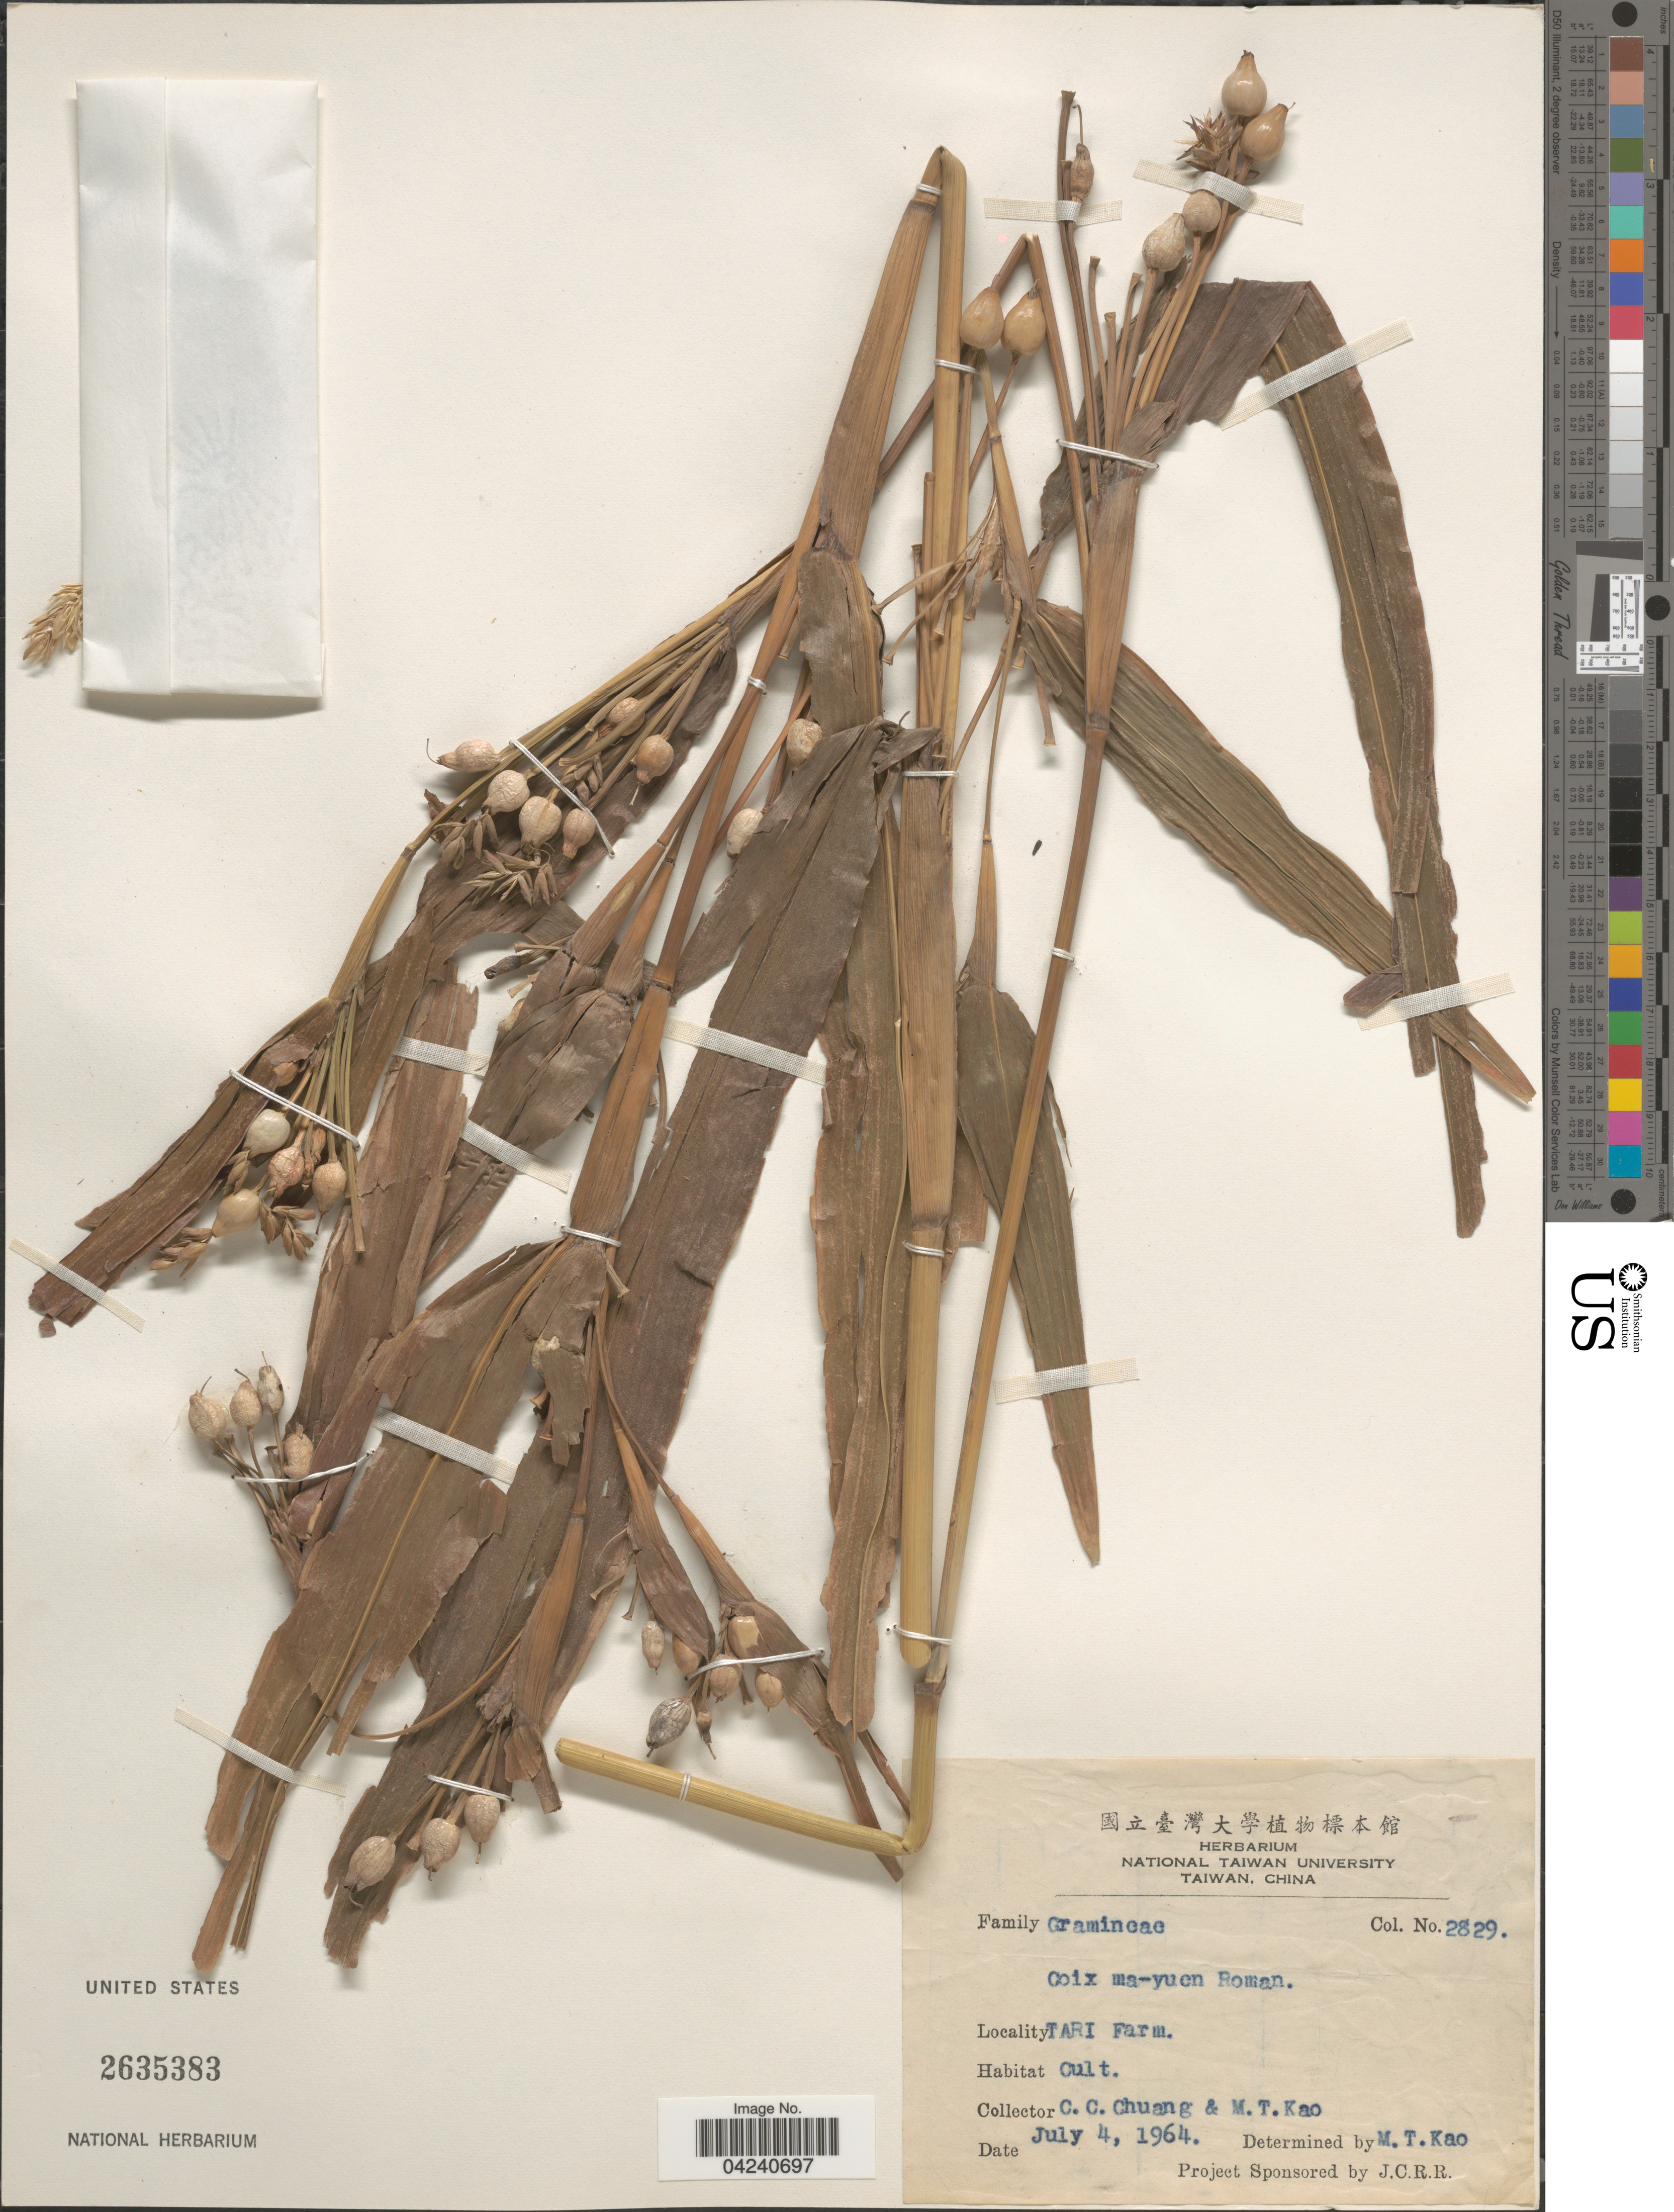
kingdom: Plantae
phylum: Tracheophyta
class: Liliopsida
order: Poales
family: Poaceae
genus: Coix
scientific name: Coix sp.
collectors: C. C. Chuang & M. T. Kao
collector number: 2829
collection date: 1964-07-04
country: Taiwan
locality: TARI Farm.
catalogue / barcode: US 2635383